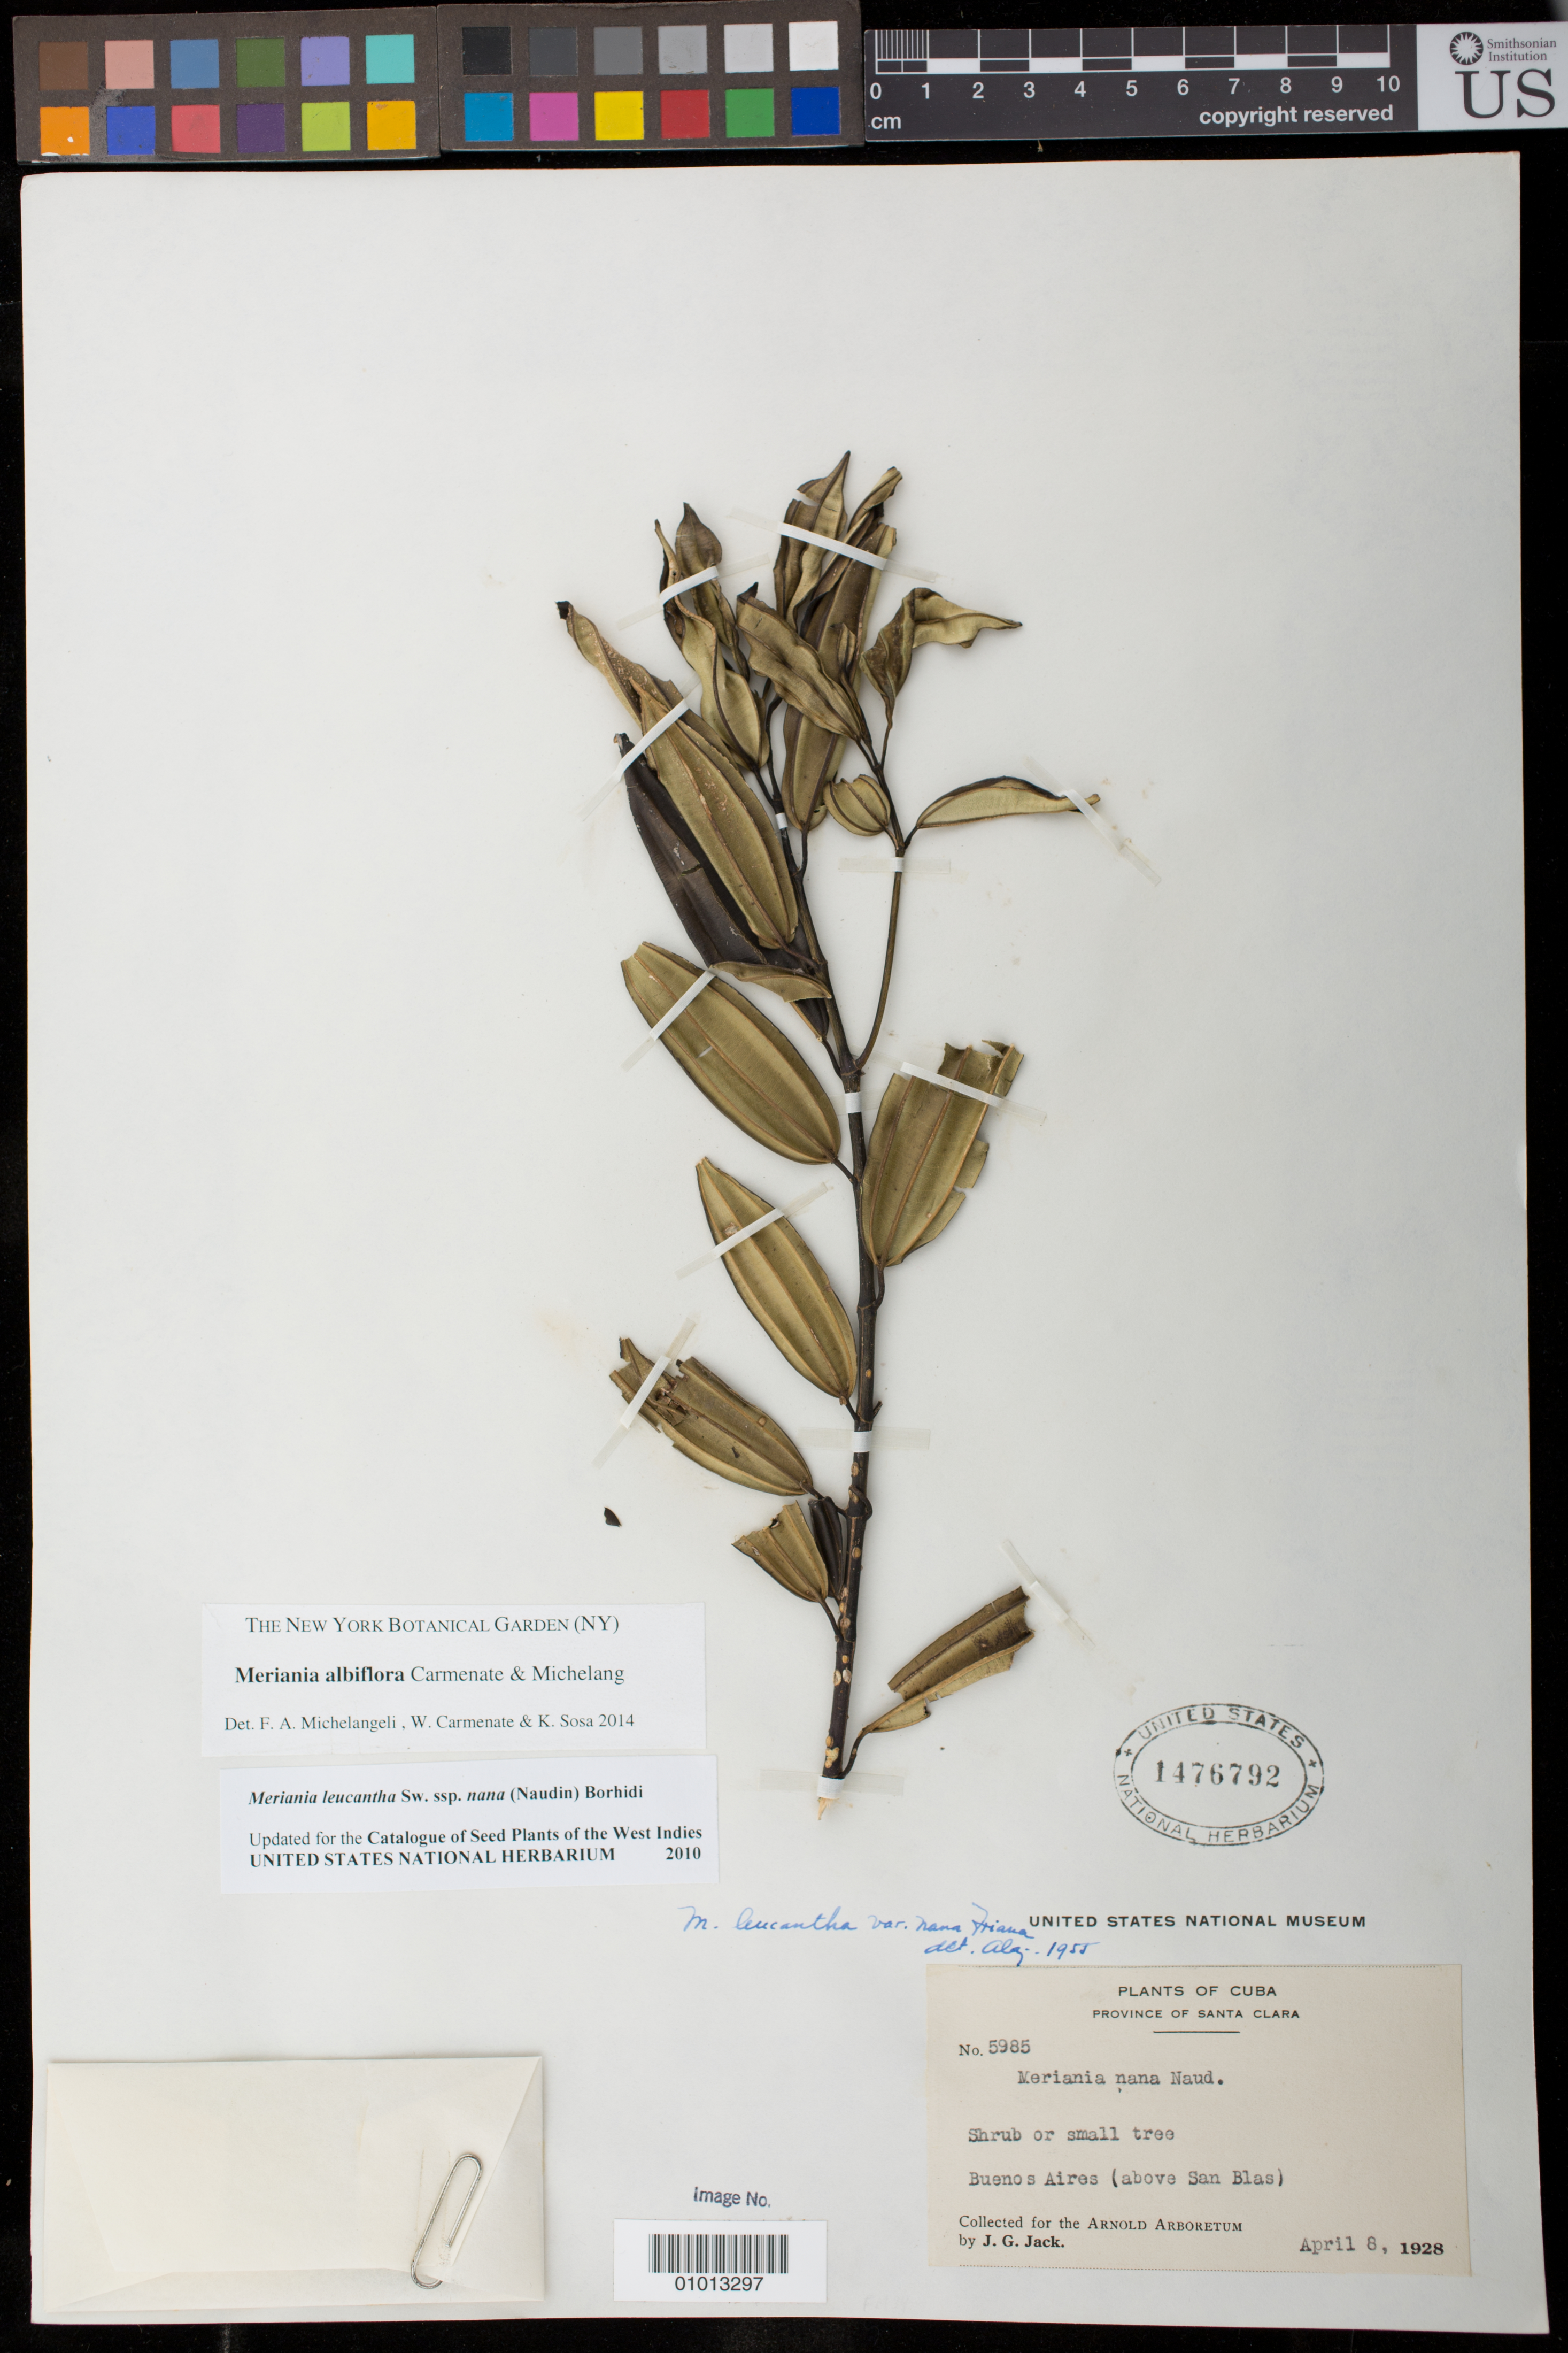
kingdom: Plantae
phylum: Tracheophyta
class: Magnoliopsida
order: Myrtales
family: Melastomataceae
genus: Meriania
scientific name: Meriania albiflora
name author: Carmenate & Michelang.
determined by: Michelangeli, F. A.; Carmenate, W.; Sosa, K.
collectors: J. G. Jack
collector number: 5985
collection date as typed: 08 Apr 1928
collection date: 1928-04-08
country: Cuba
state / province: Cienfuegos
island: Cuba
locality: Province Santa Clara [Cienfuegos]. Buenos Aires, above San Blas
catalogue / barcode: US 1476792